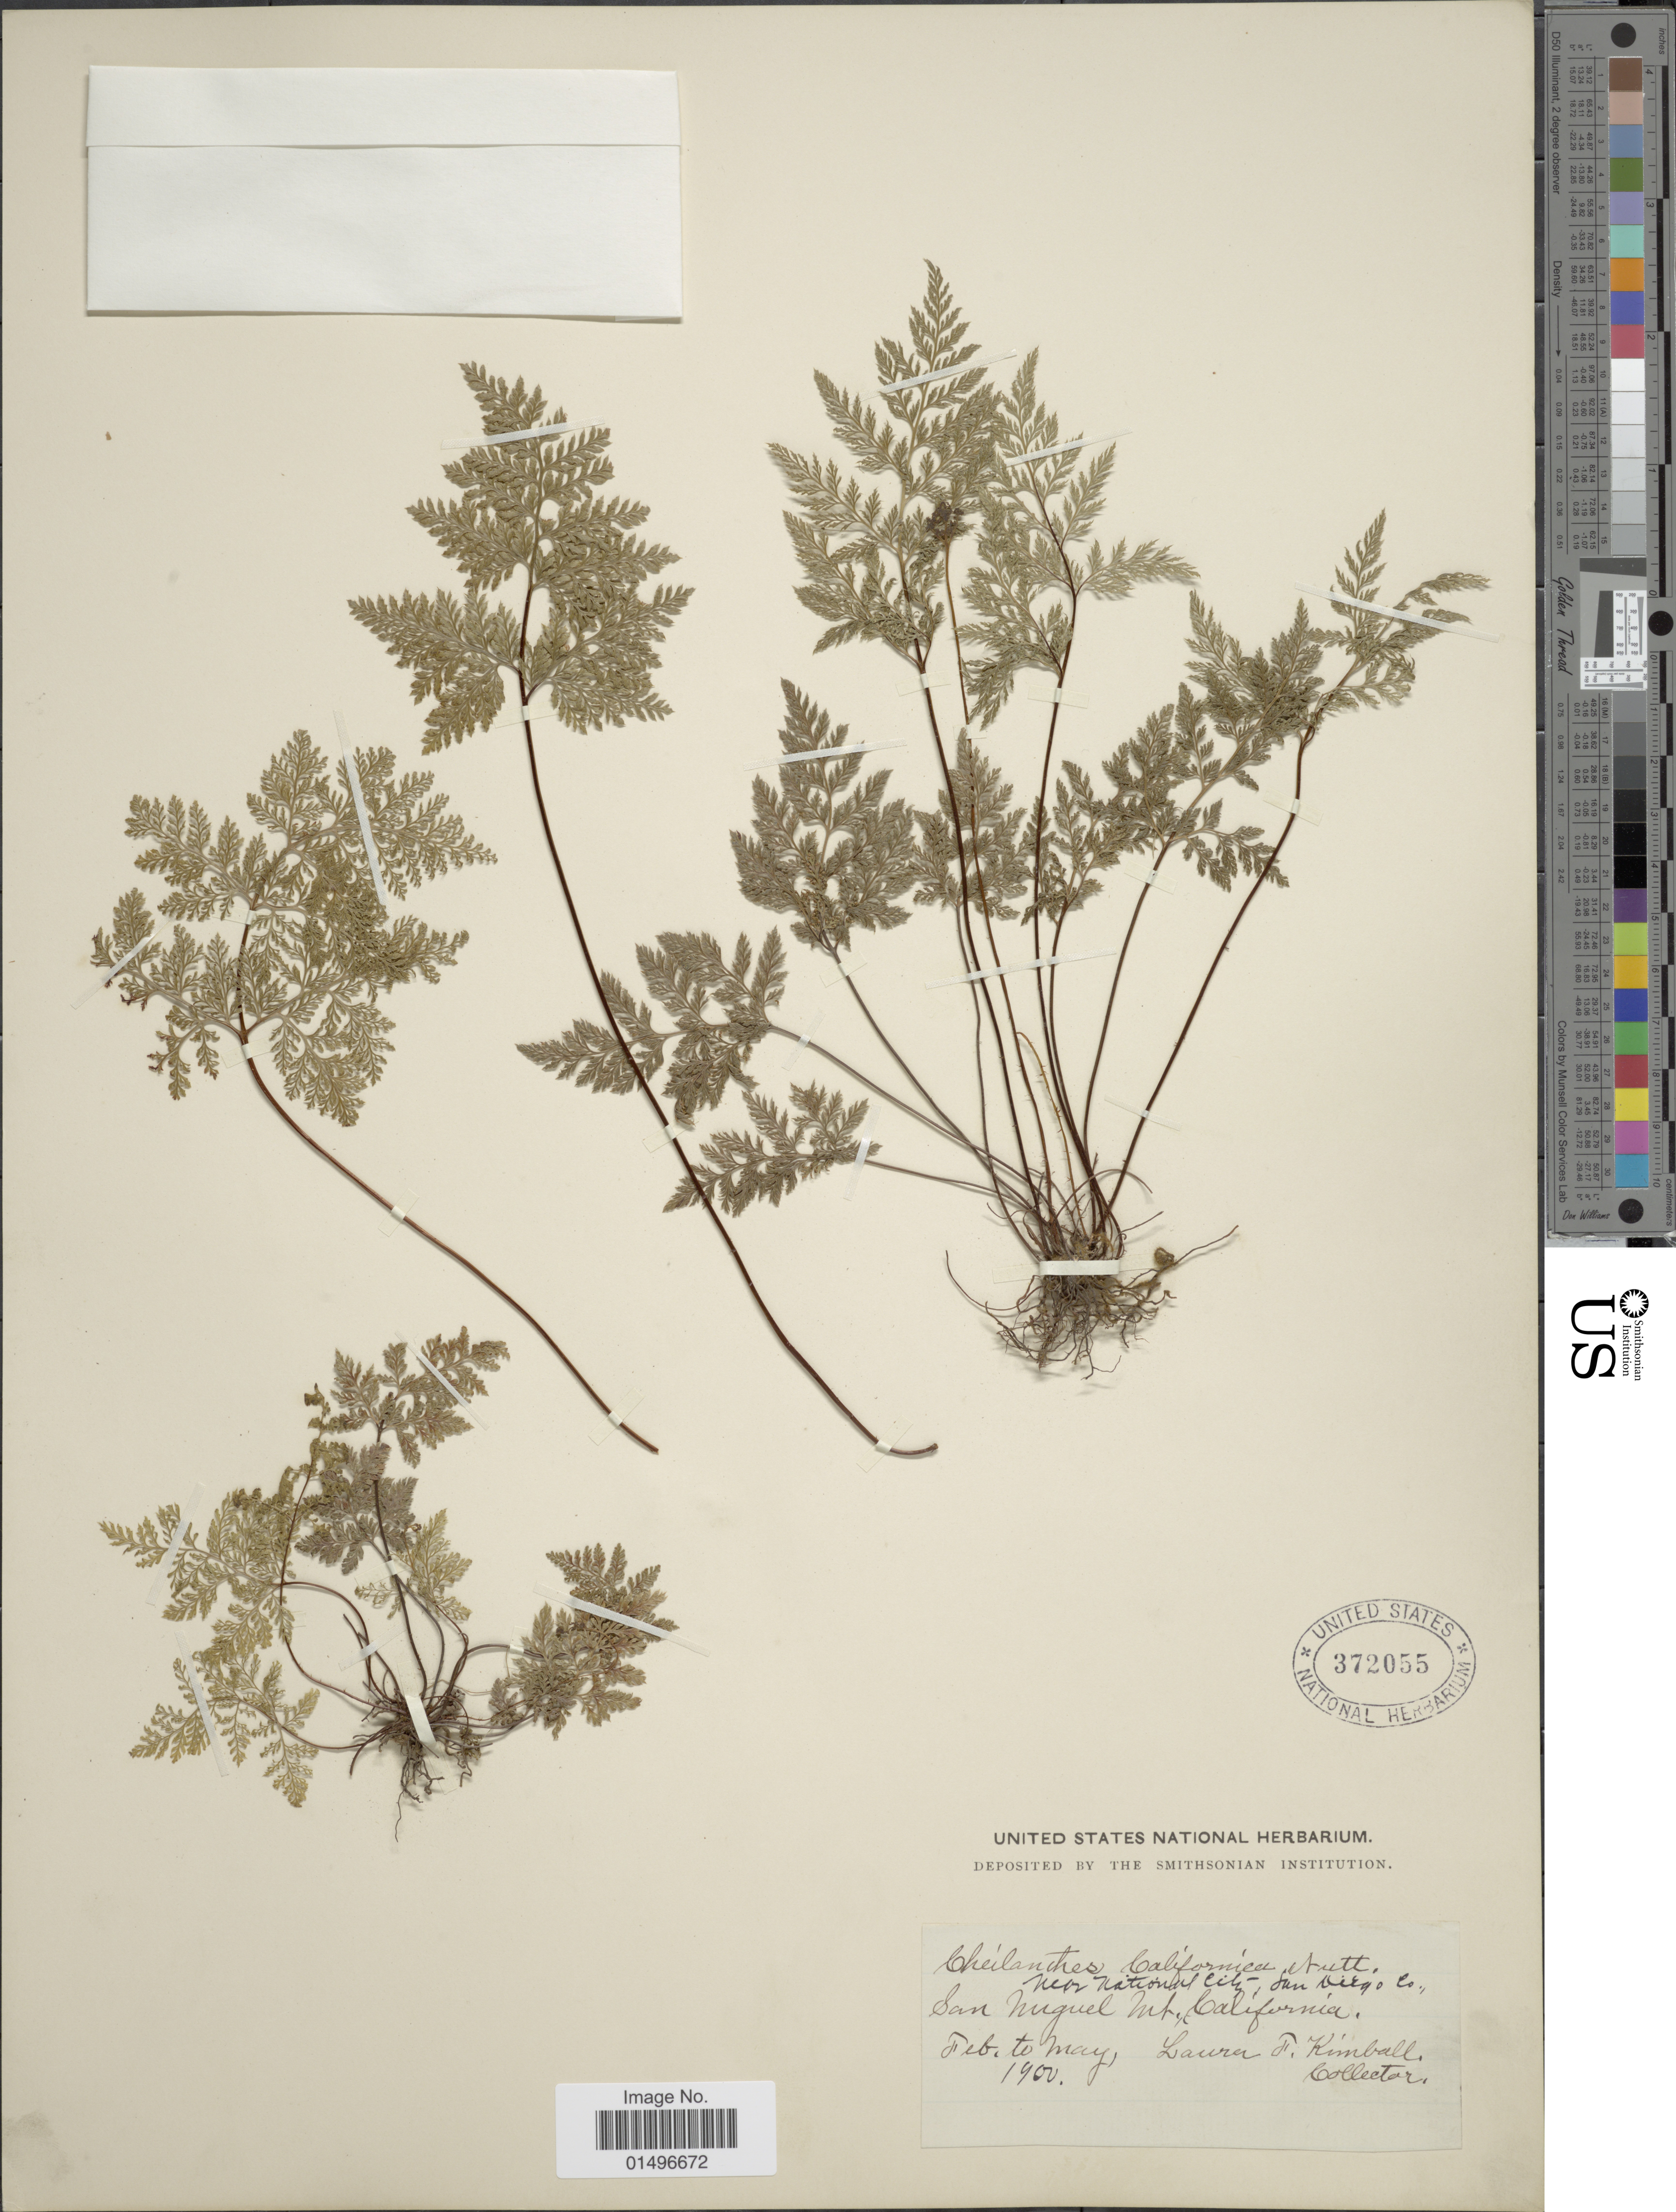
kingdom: Plantae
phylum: Tracheophyta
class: Polypodiopsida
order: Polypodiales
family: Pteridaceae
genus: Aspidotis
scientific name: Aspidotis californica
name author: (Hook.) Nutt. ex Copel.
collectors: L. Kimball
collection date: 1900-02/1900-05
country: United States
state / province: California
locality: California, San Miguel Mt.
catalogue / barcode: US 372055